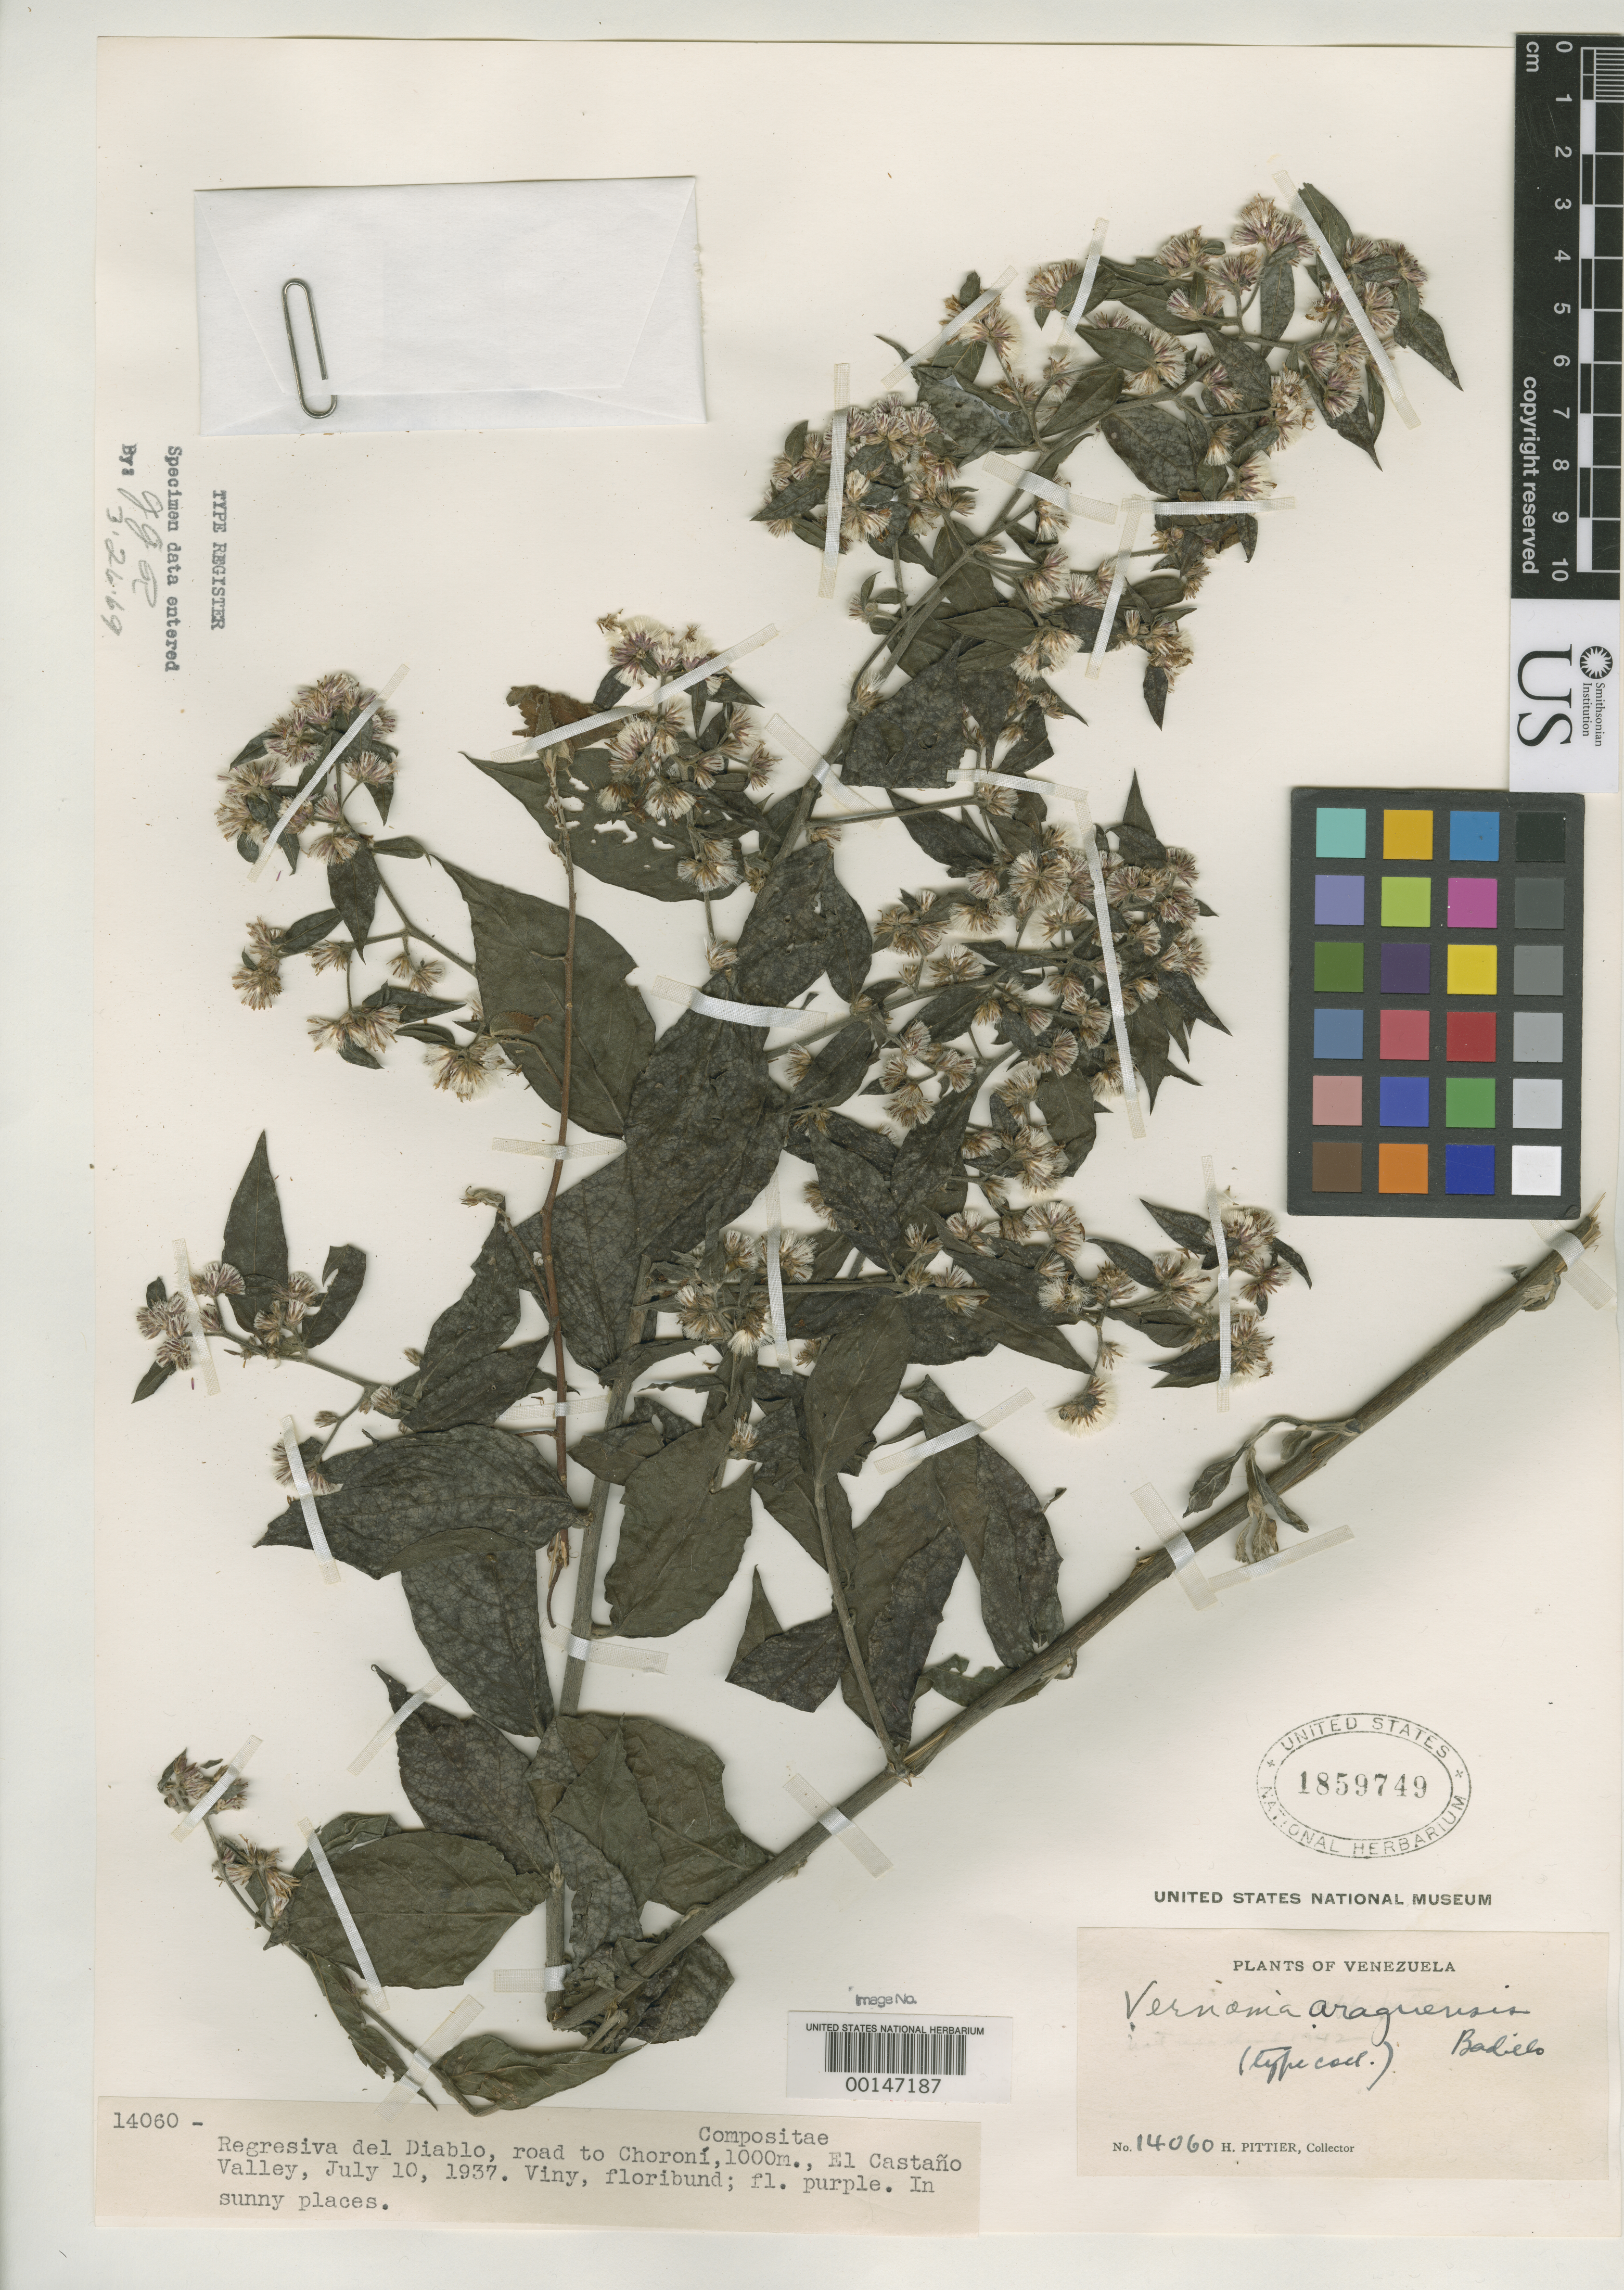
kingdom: Plantae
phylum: Tracheophyta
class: Magnoliopsida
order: Asterales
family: Asteraceae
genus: Vernonia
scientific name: Vernonia araguensis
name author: V.M. Badillo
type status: Isotype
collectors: H. F. Pittier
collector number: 14060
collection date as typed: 10 Jul 1937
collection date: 1937-07-10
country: Venezuela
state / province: Aragua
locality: Regressiva del Diablo, road to Vhoroni, el Castano Valley.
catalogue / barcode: US 1859749